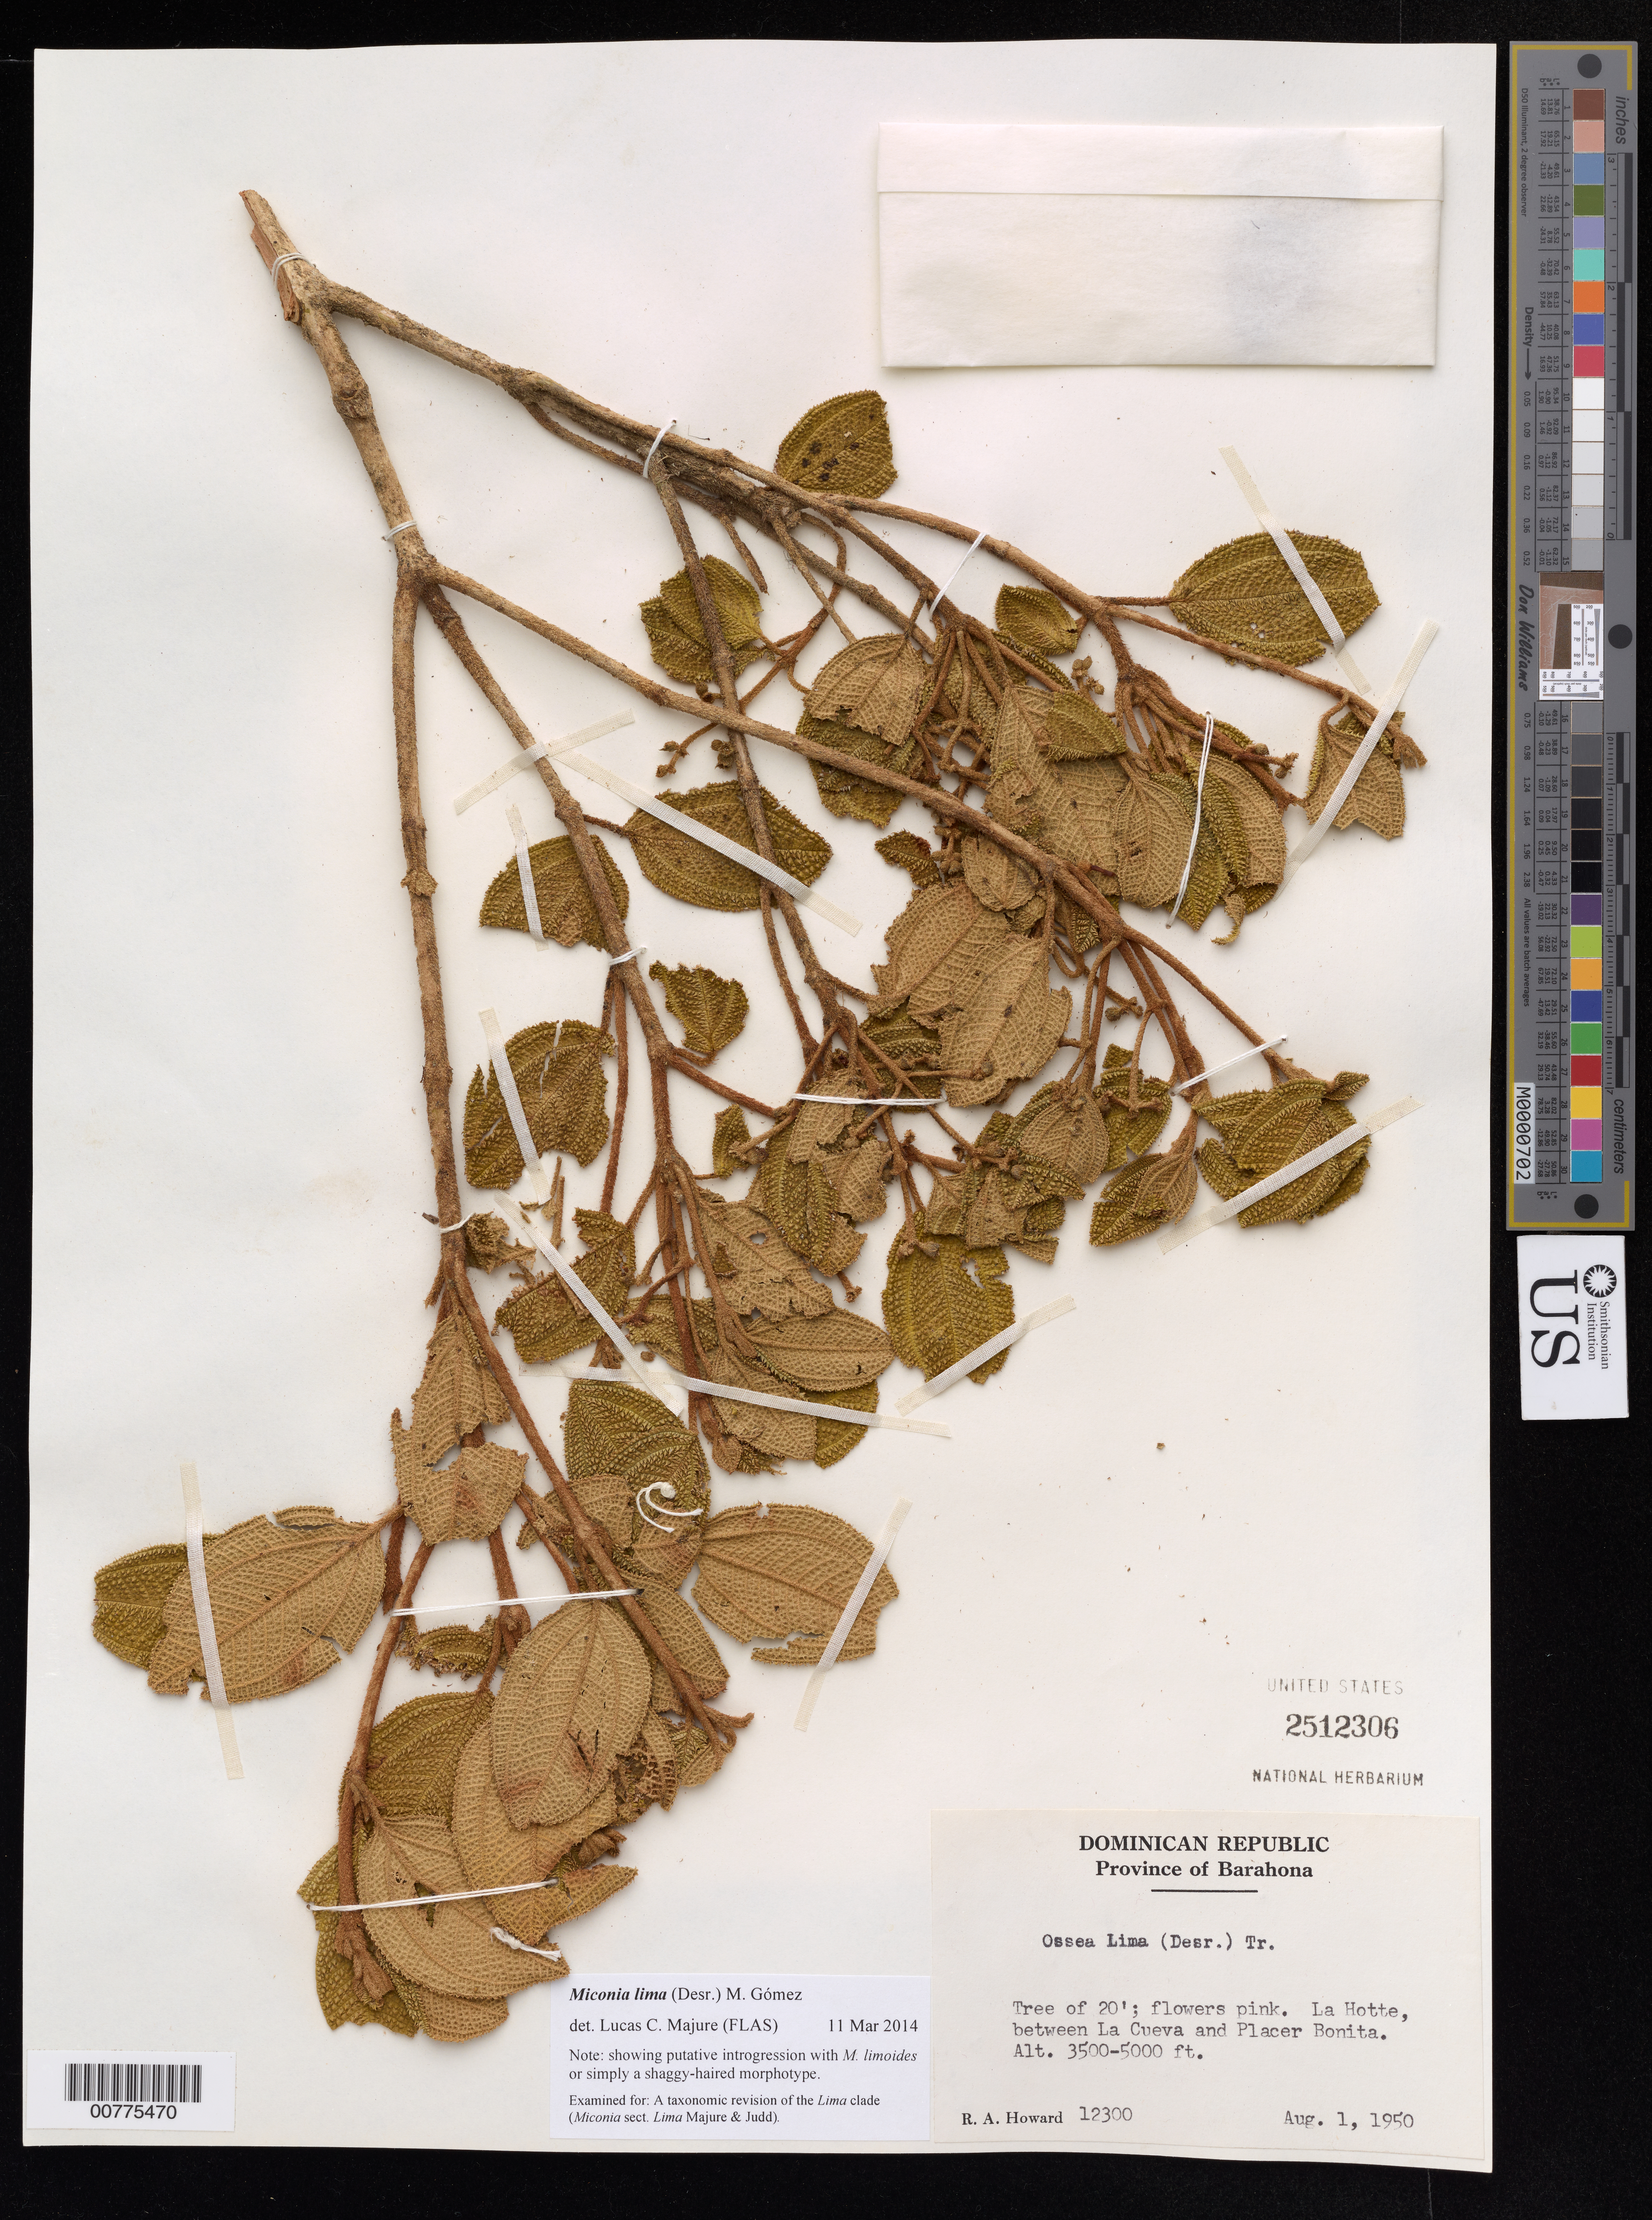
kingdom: Plantae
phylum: Tracheophyta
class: Magnoliopsida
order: Myrtales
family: Melastomataceae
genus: Miconia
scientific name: Miconia lima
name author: M. Gómez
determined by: Majure, Lucas C., (FLAS), University of Florida (UNITED STATES)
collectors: R. A. Howard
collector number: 12300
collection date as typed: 01 Aug 1950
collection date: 1950-08-01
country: Dominican Republic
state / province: Barahona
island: Hispaniola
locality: Between La Cueva and Placer Bonita, La Hotte.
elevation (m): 1067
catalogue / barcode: US 2512306